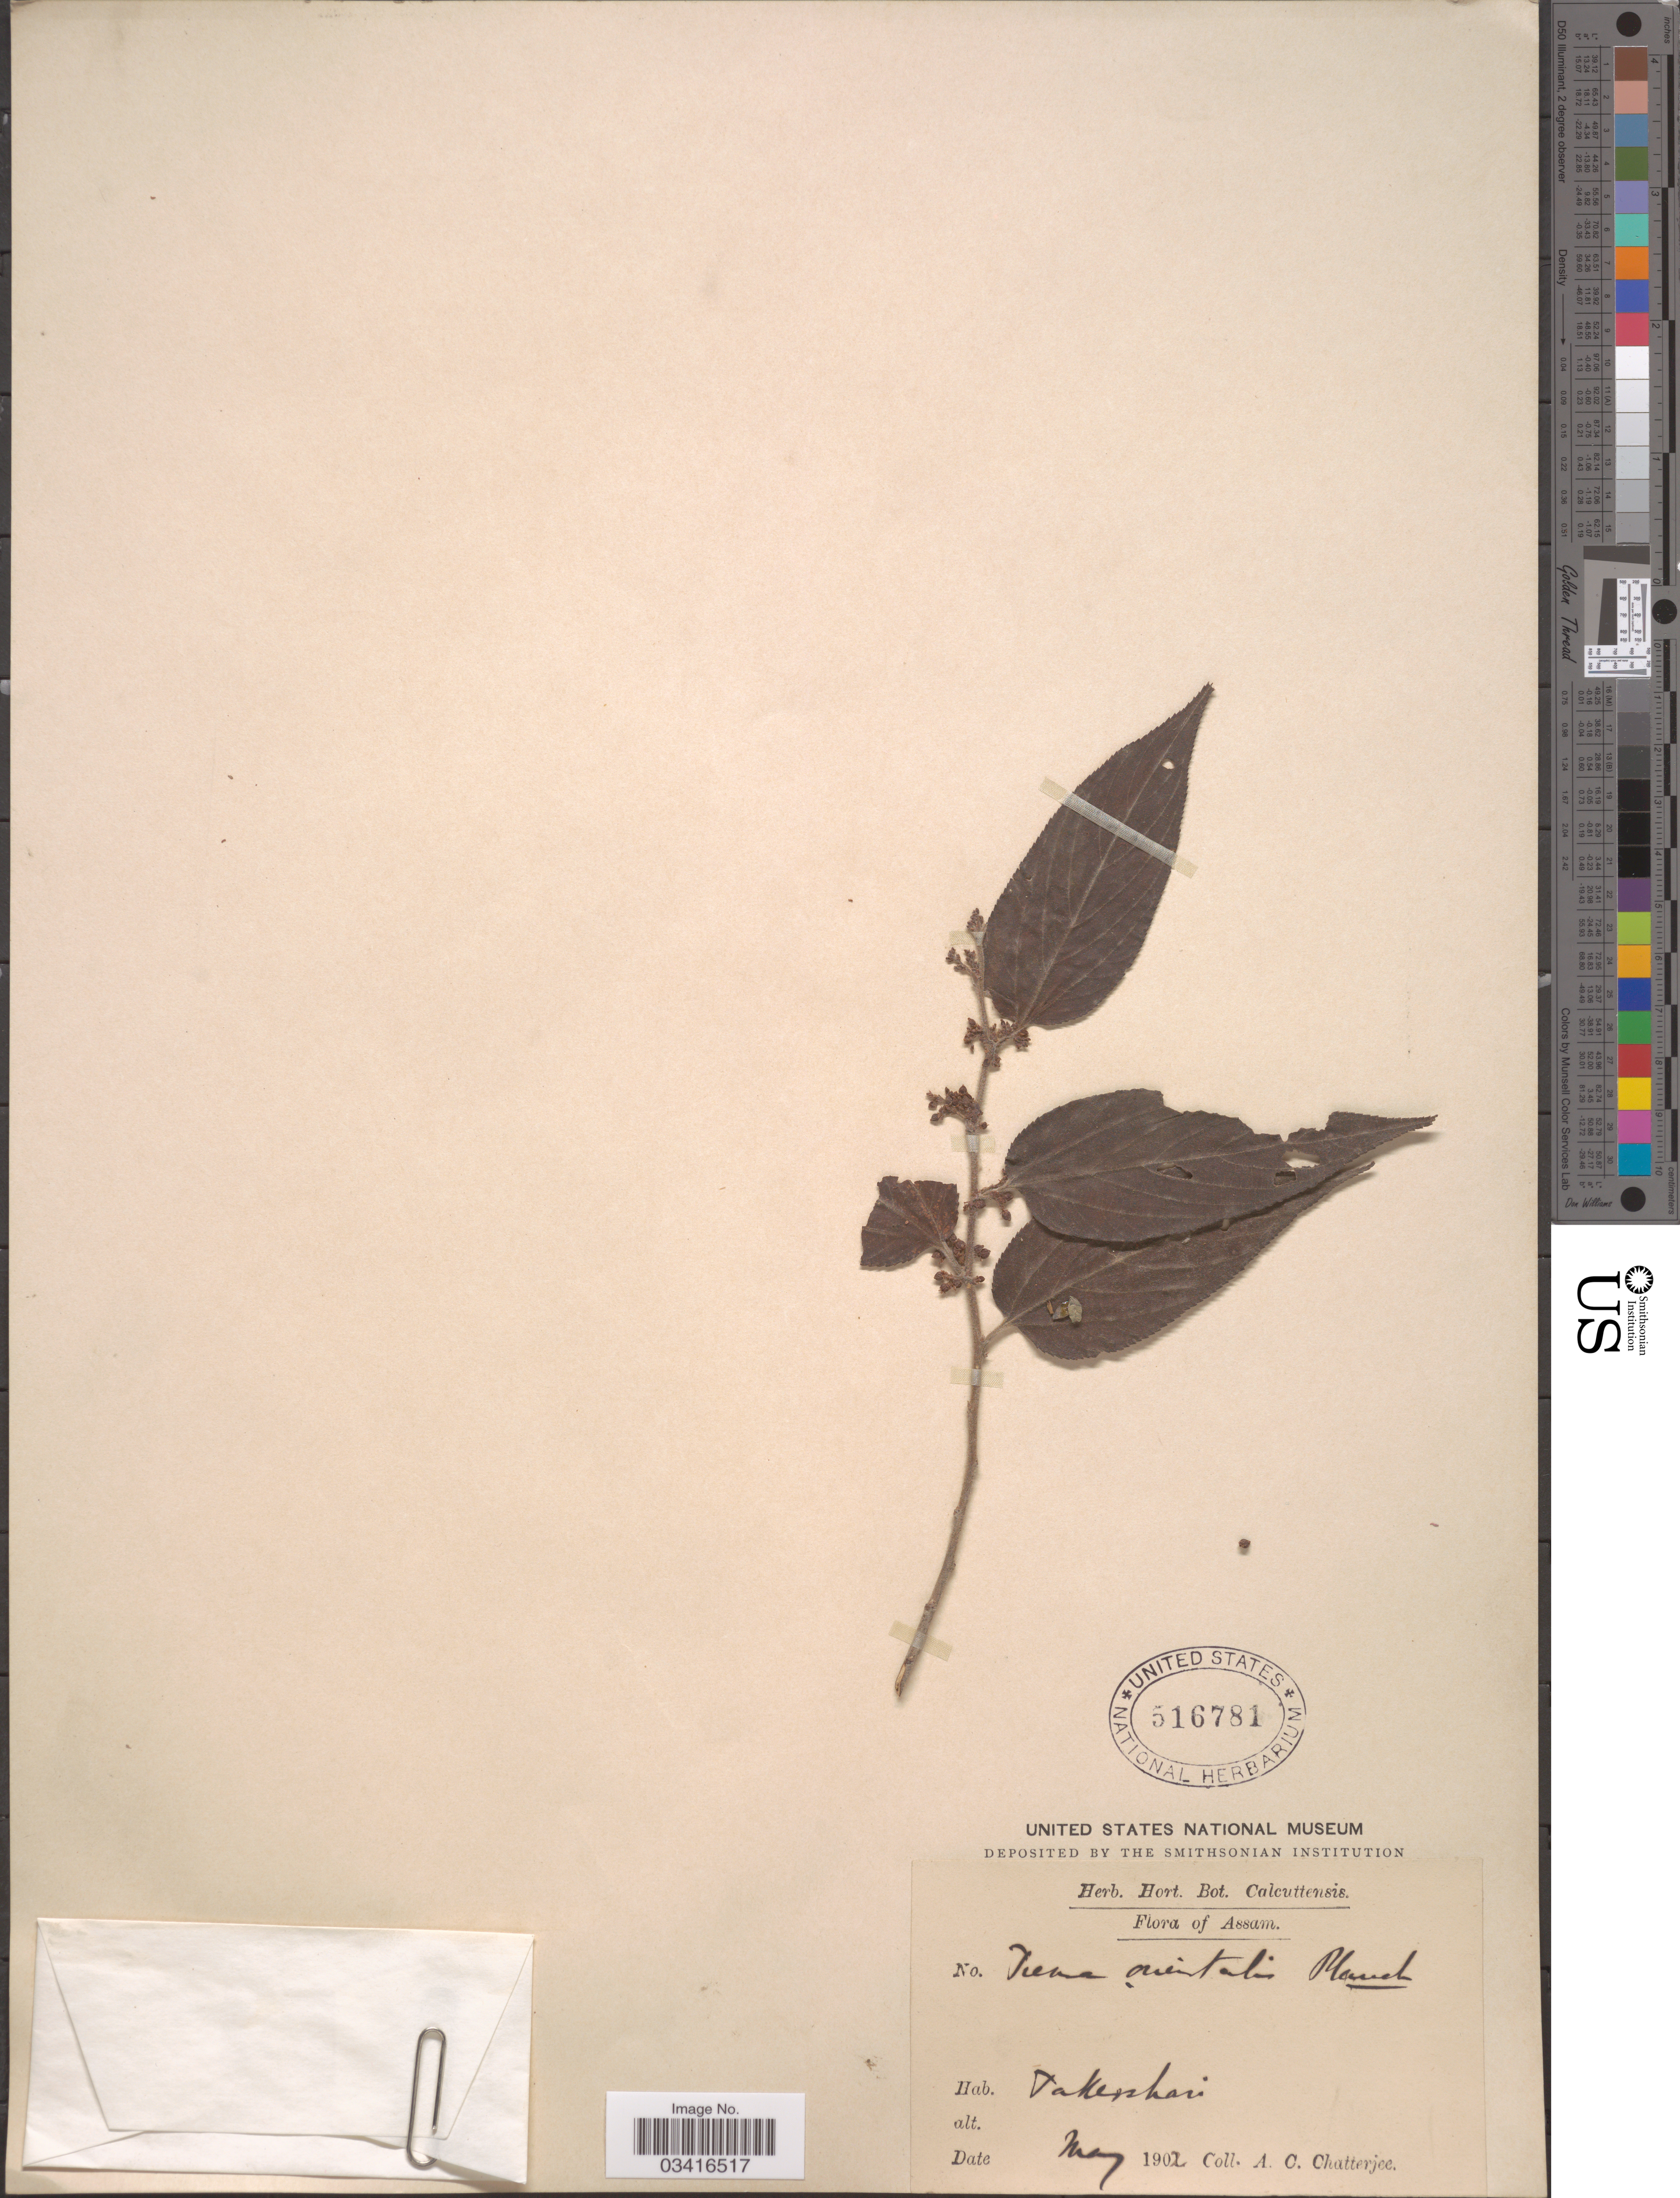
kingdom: Plantae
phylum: Tracheophyta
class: Magnoliopsida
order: Rosales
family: Cannabaceae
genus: Trema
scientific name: Trema orientale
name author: (L.) Blume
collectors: A. Chatterjee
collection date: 1902-05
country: India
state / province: Assam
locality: Takerhai [interpreted].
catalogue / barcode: US 516781